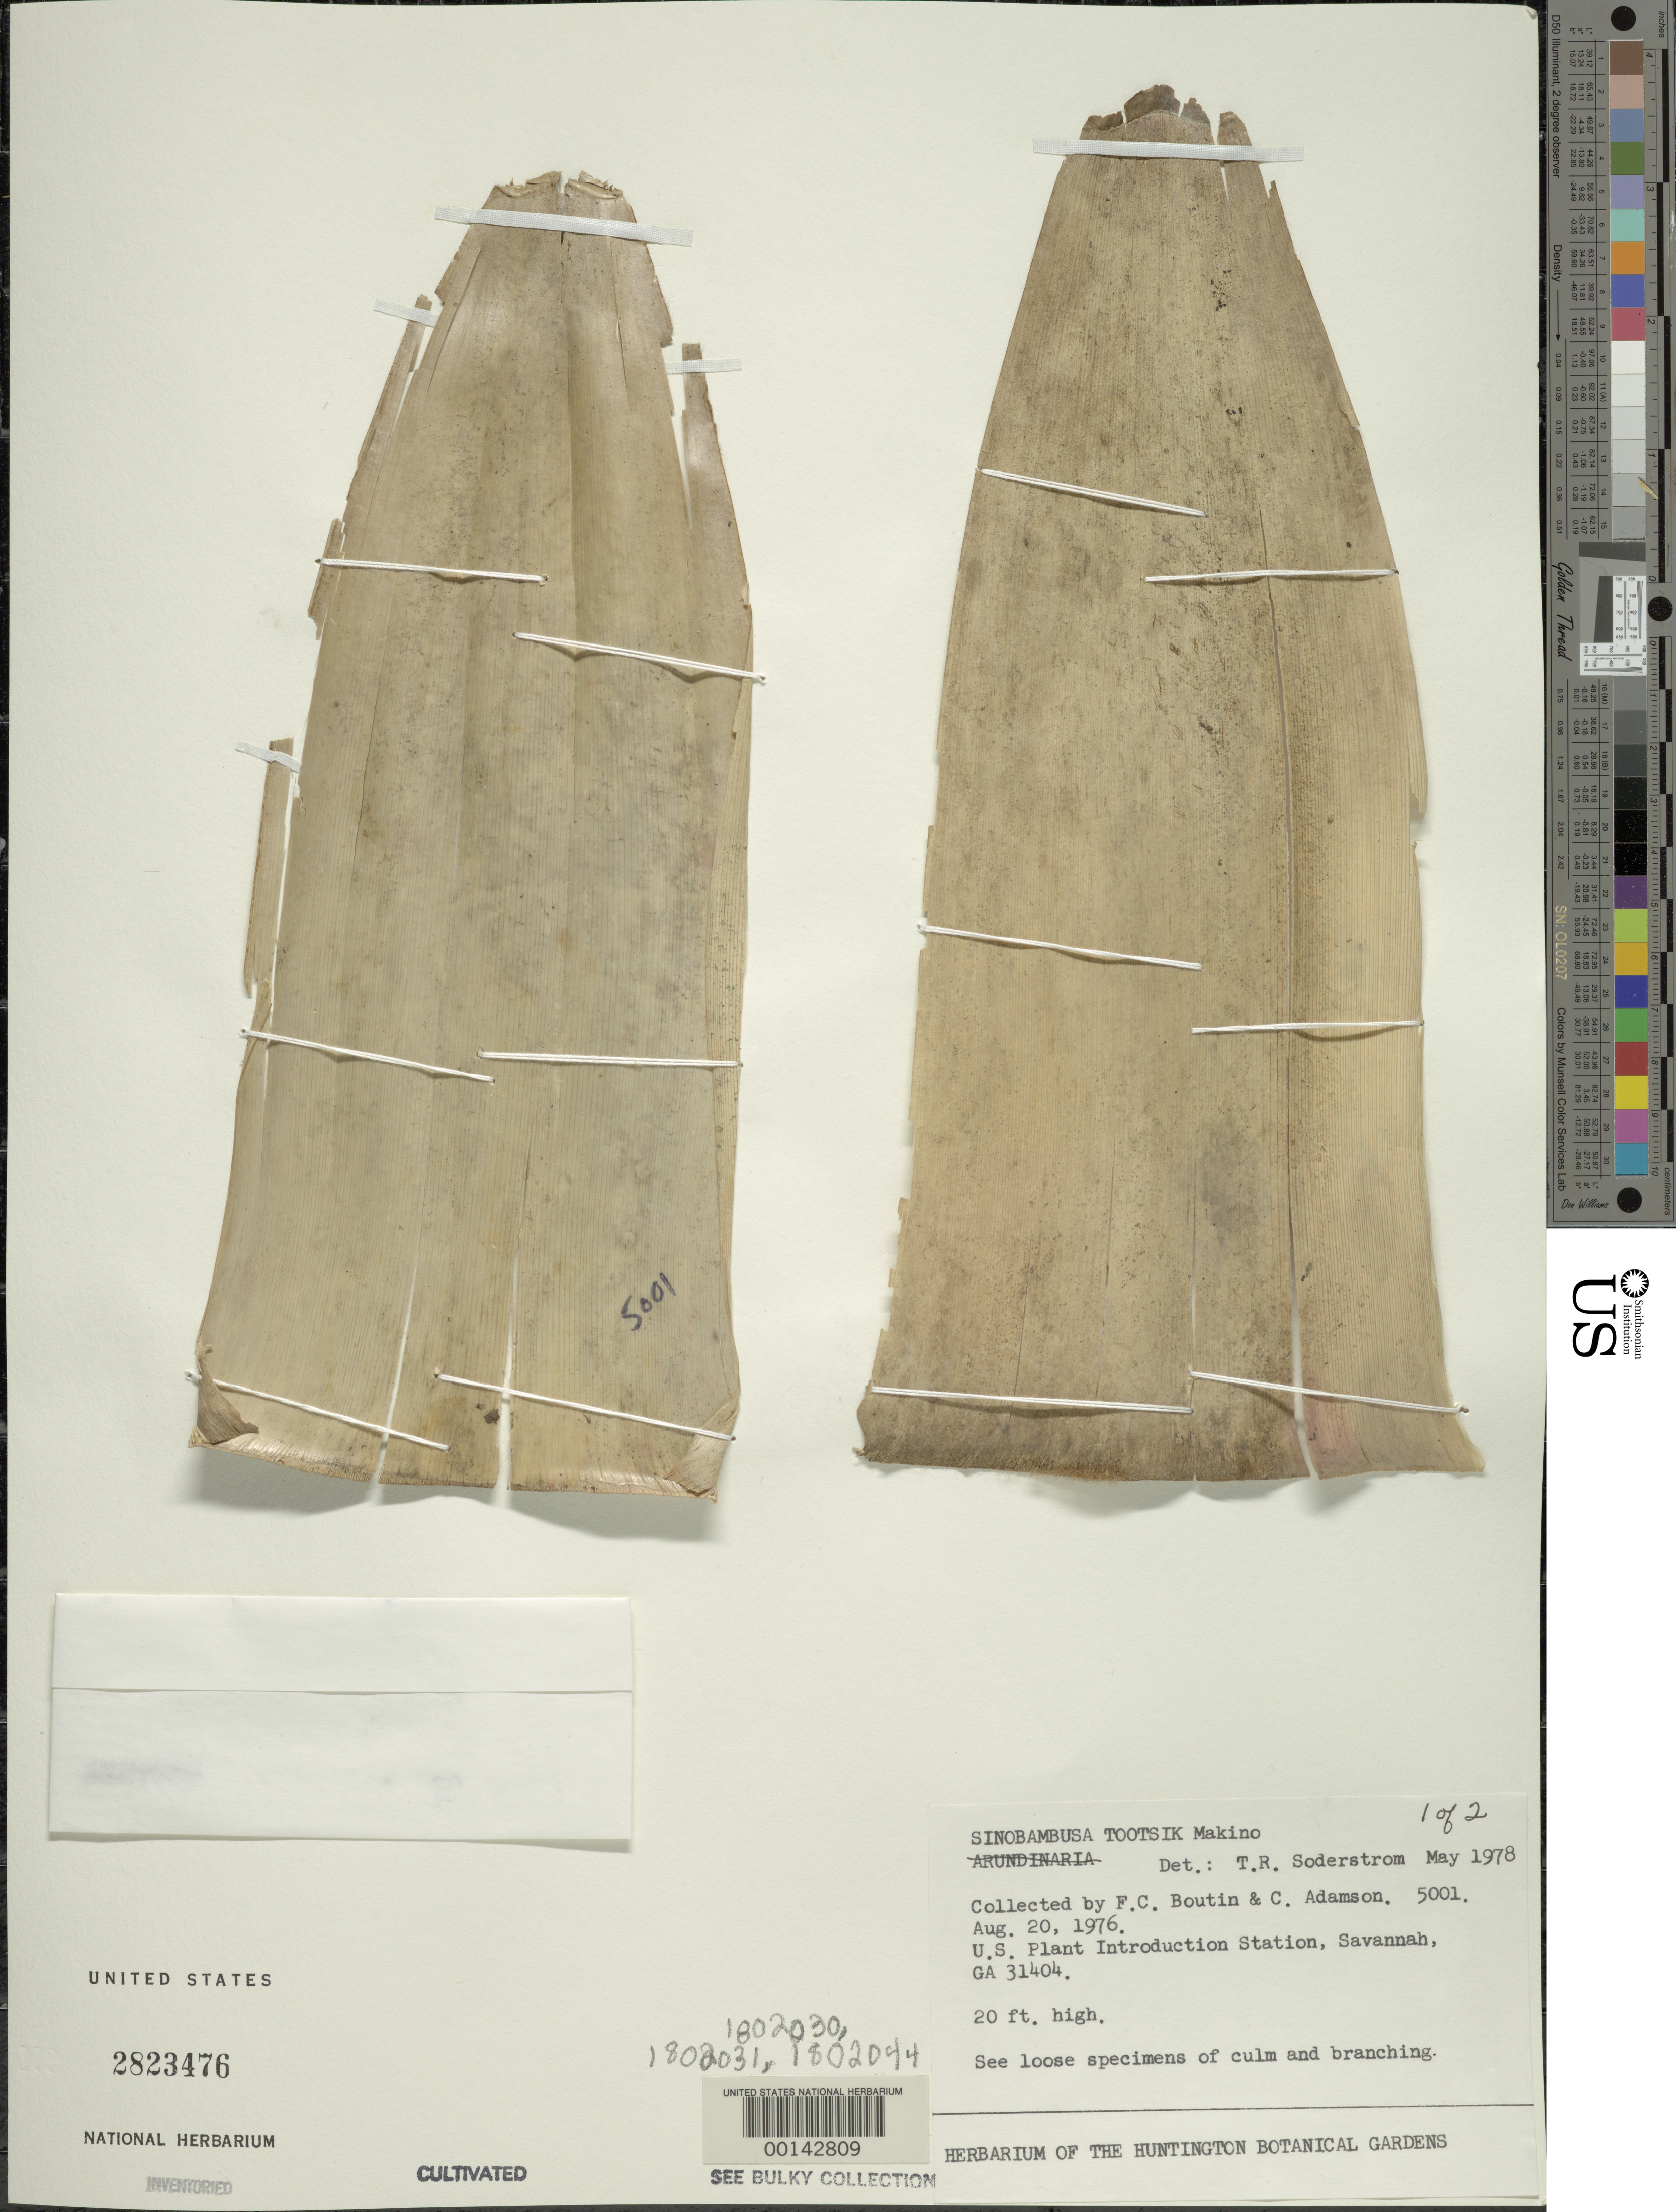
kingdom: Plantae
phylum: Tracheophyta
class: Liliopsida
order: Poales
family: Poaceae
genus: Sinobambusa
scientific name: Sinobambusa tootsik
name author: Makino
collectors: F. Boutin & C. Adamson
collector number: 5001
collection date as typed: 20 Aug 1976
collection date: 1976-08-20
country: United States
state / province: Georgia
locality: Savannah, Barbour Lathrop Plant Introduction Garden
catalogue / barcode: US 2823476